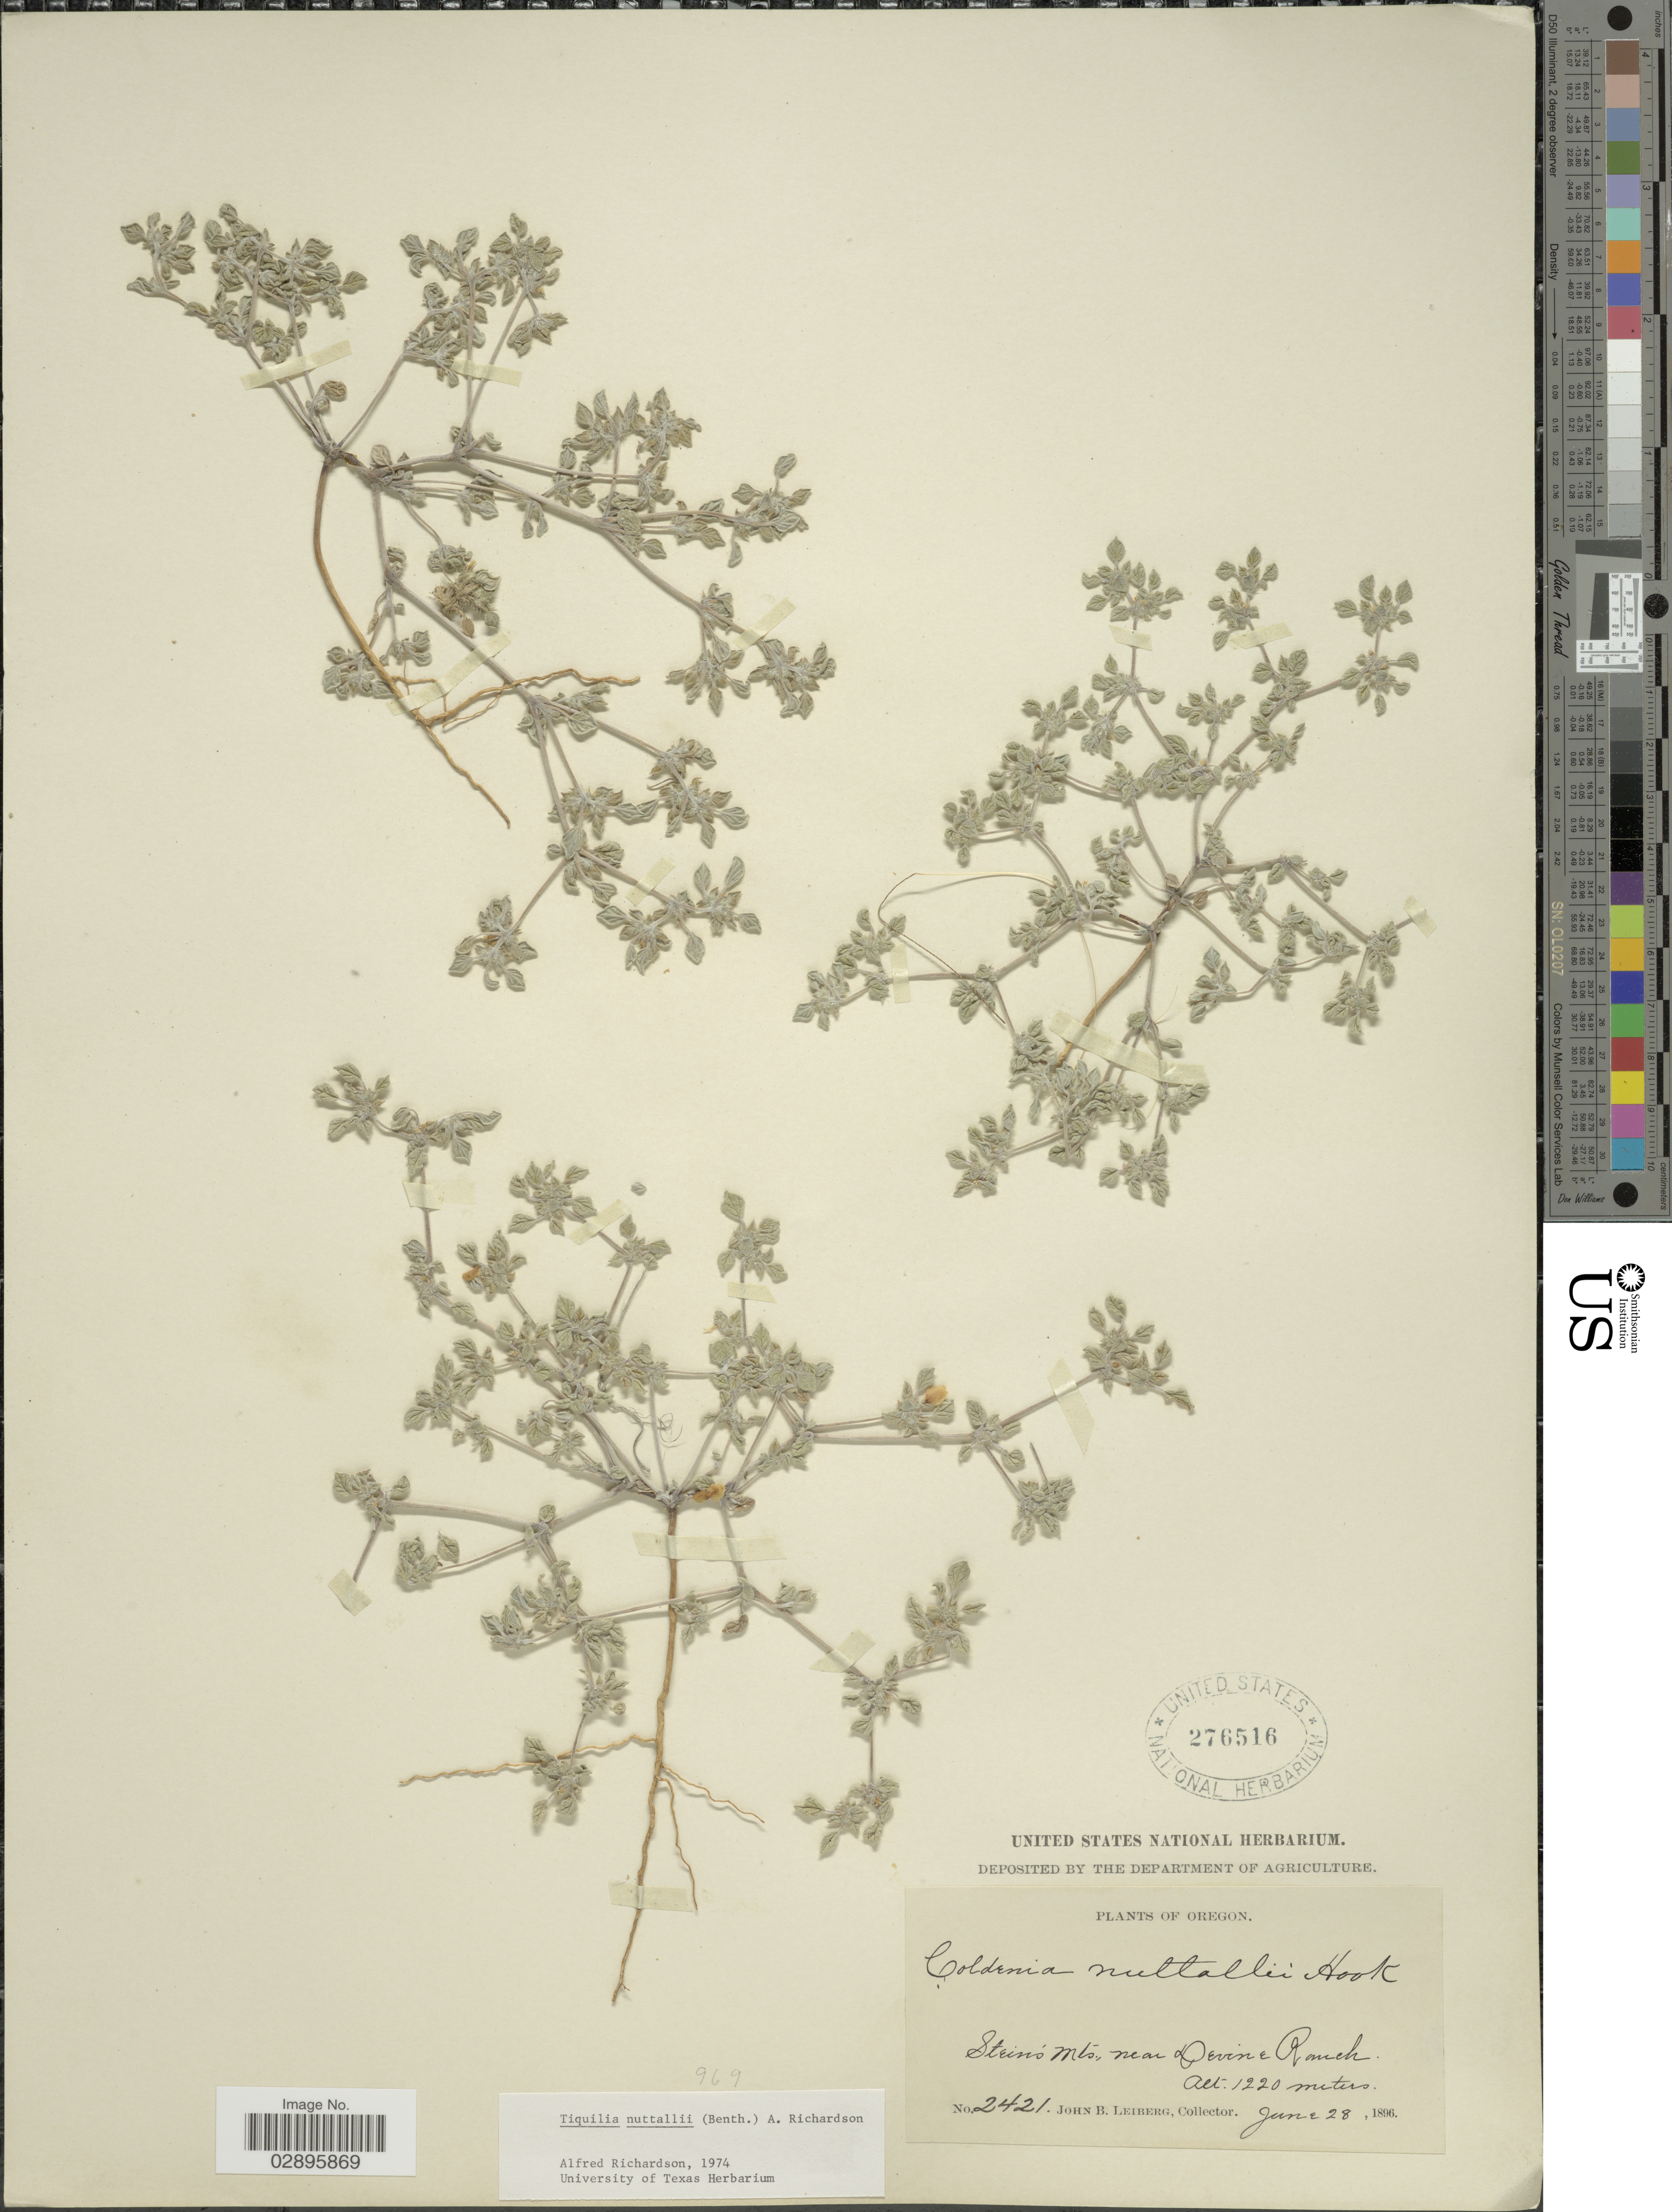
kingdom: Plantae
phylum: Tracheophyta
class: Magnoliopsida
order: Boraginales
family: Ehretiaceae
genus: Tiquilia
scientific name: Tiquilia nuttallii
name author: (Hook.) A.T. Richardson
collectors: J. B. Leiberg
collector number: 2421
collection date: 1896-06-28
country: United States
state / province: Oregon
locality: Steins Mts., near Devine Ranch.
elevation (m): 1220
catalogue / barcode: US 276516